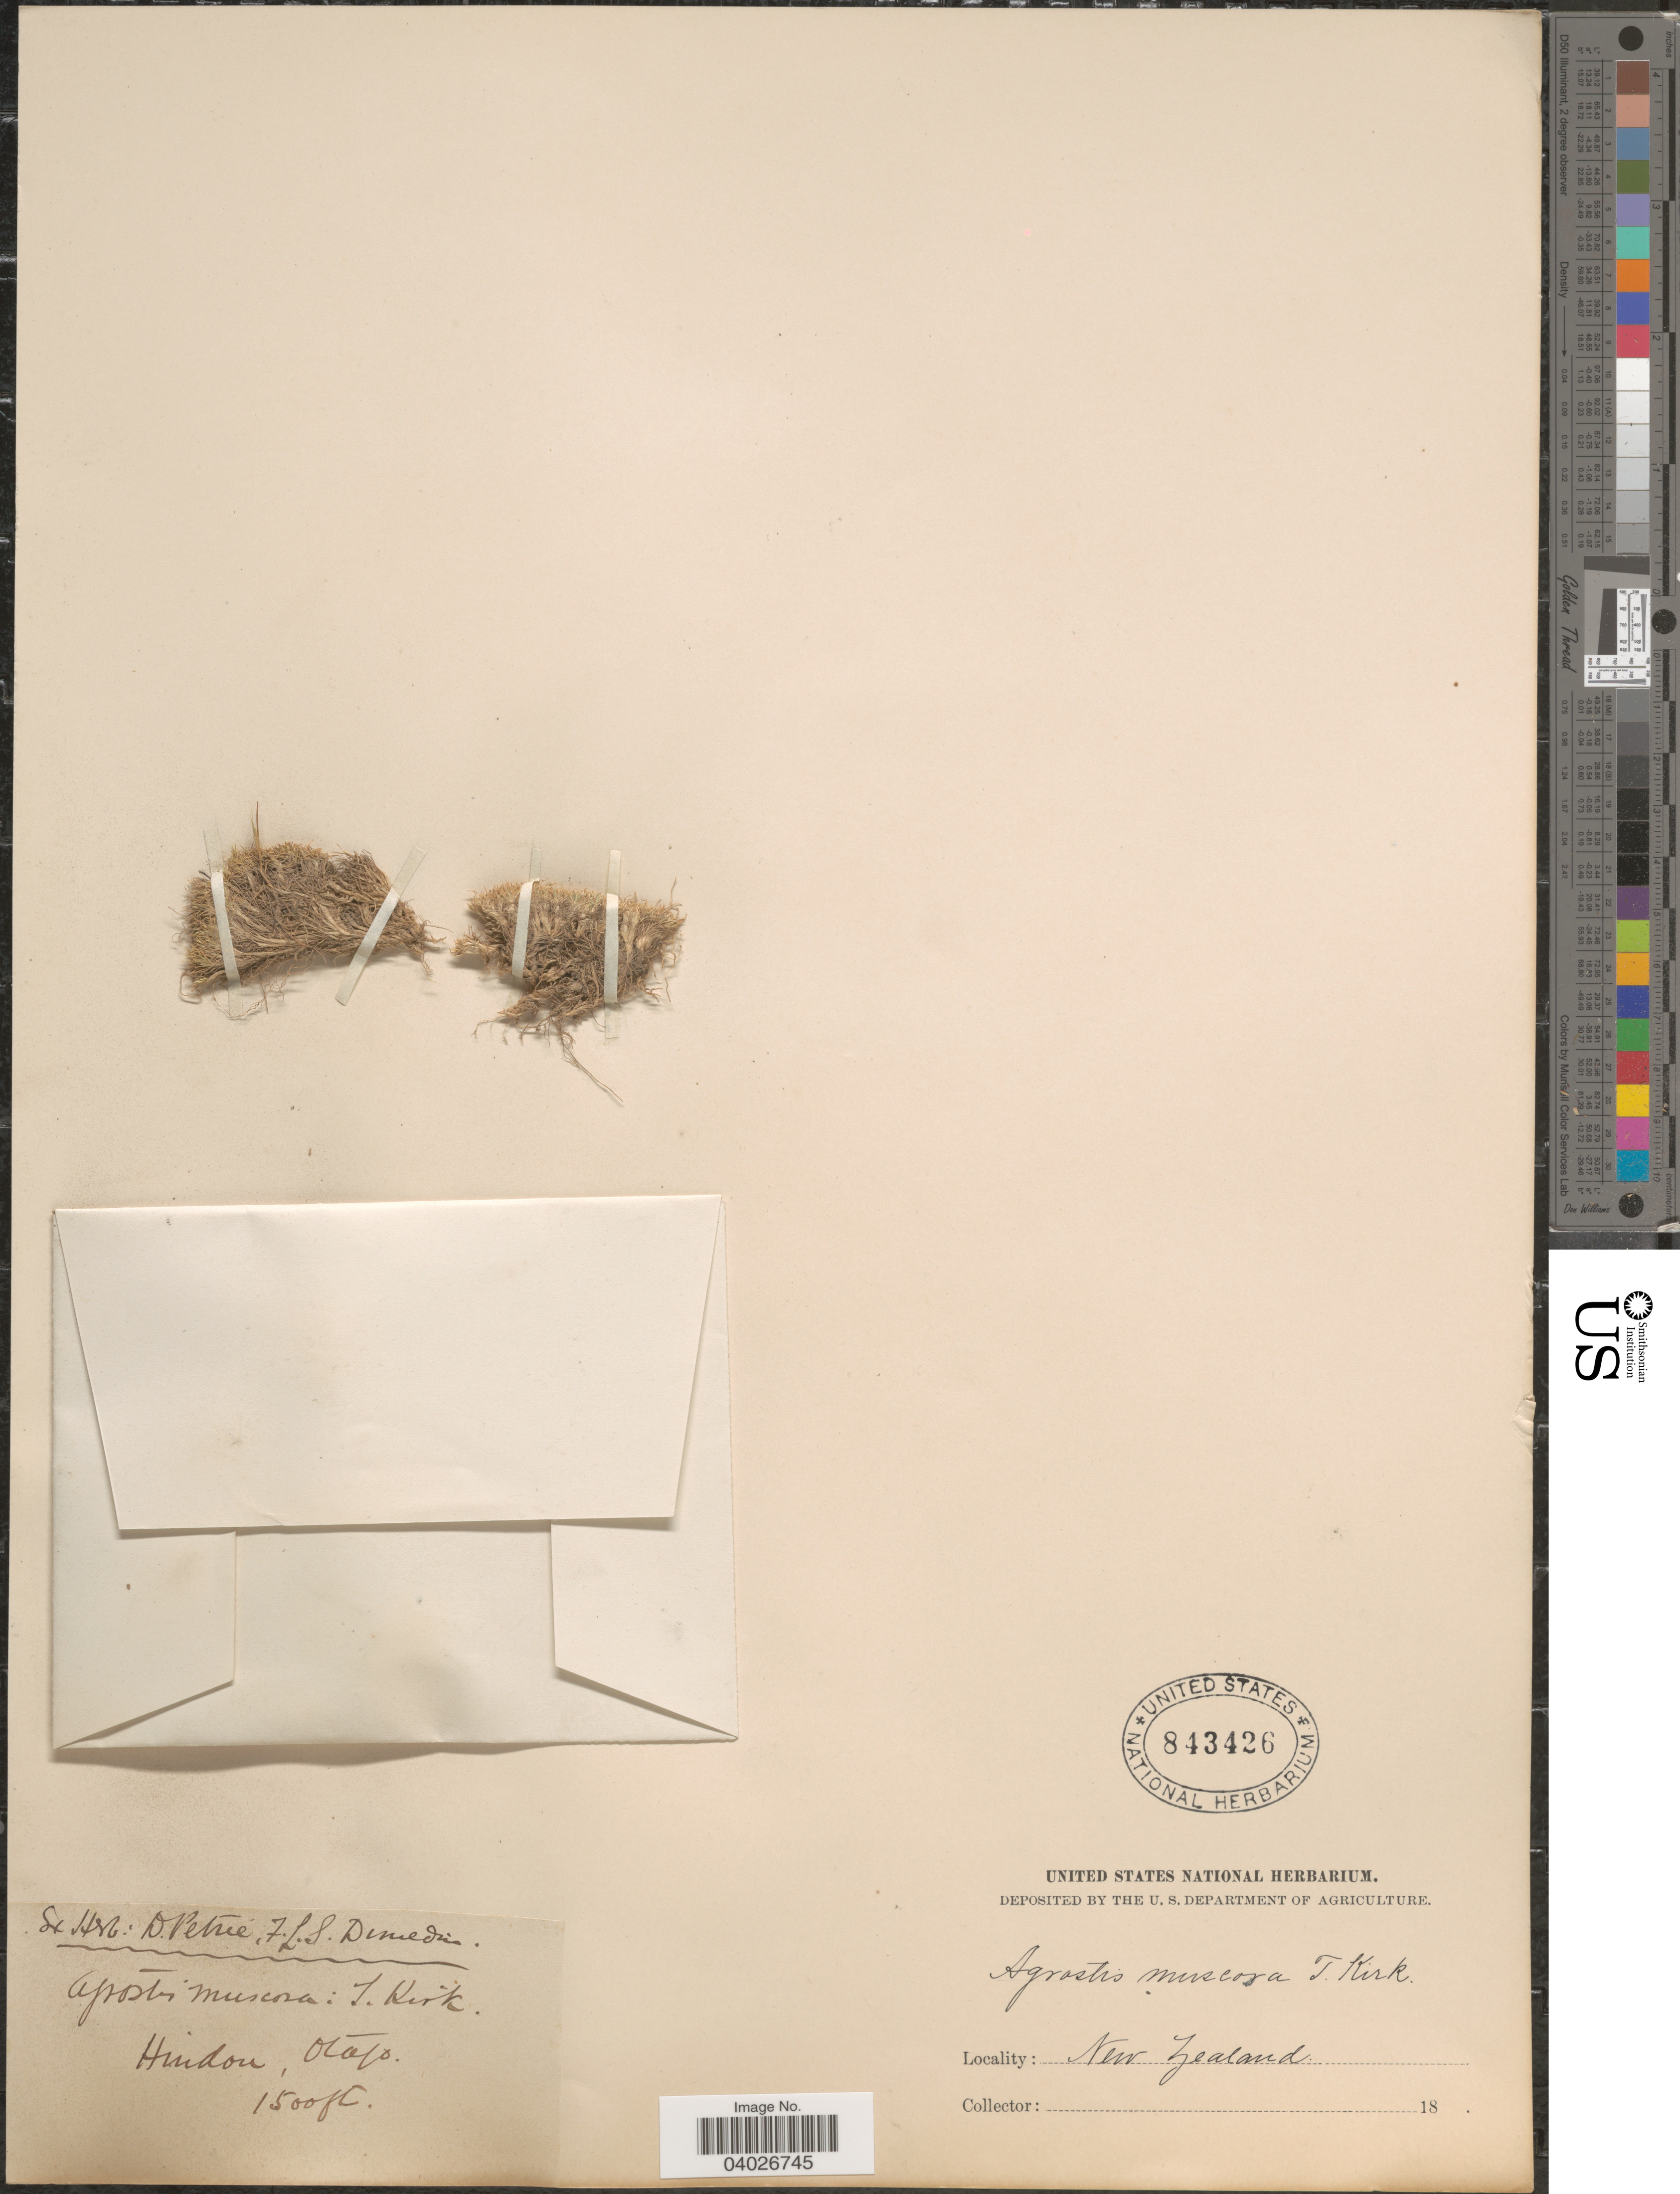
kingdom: Plantae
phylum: Tracheophyta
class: Liliopsida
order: Poales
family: Poaceae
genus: Agrostis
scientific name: Agrostis muscosa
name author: Kirk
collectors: Ex Herb D. Petrie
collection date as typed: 18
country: New Zealand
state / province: Otago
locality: Hindon.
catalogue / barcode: US 843426